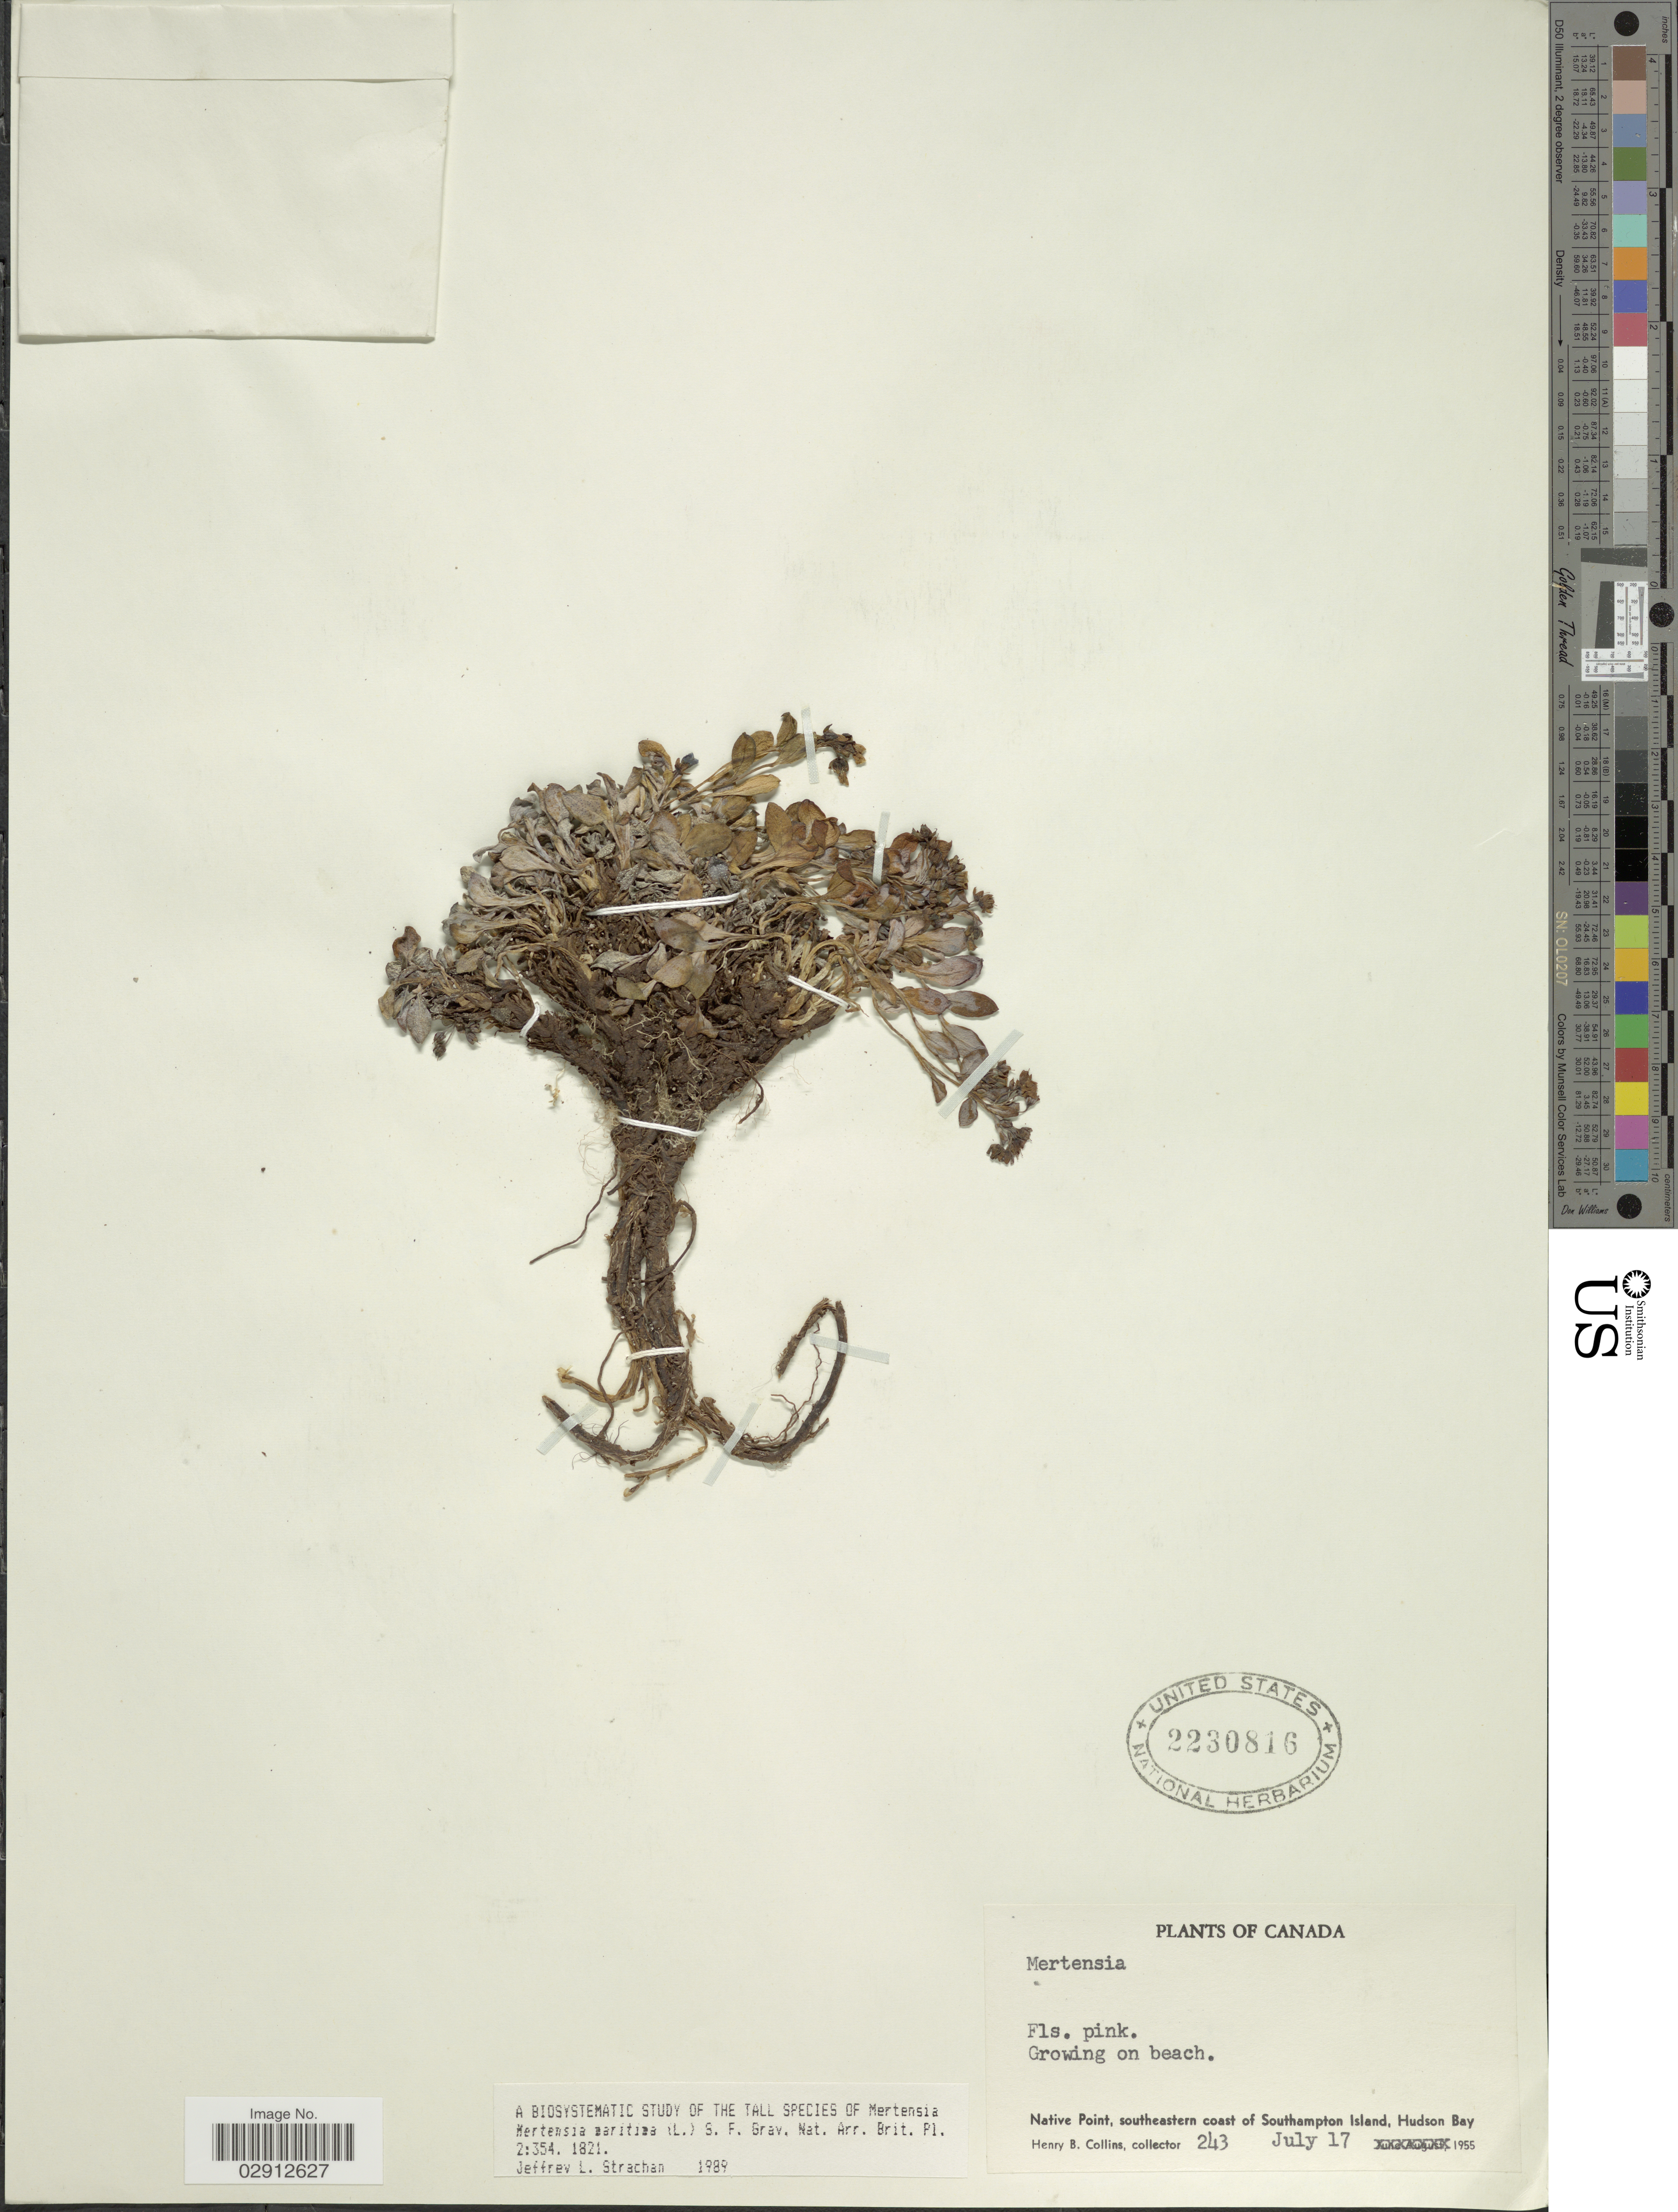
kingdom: Plantae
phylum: Tracheophyta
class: Magnoliopsida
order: Boraginales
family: Boraginaceae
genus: Mertensia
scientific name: Mertensia maritima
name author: (L.) S.F. Gray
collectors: H. Collins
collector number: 243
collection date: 1955-07-17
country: Canada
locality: Native Point, southeastern coast of Southampton Island, Hudson Bay.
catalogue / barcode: US 2230816